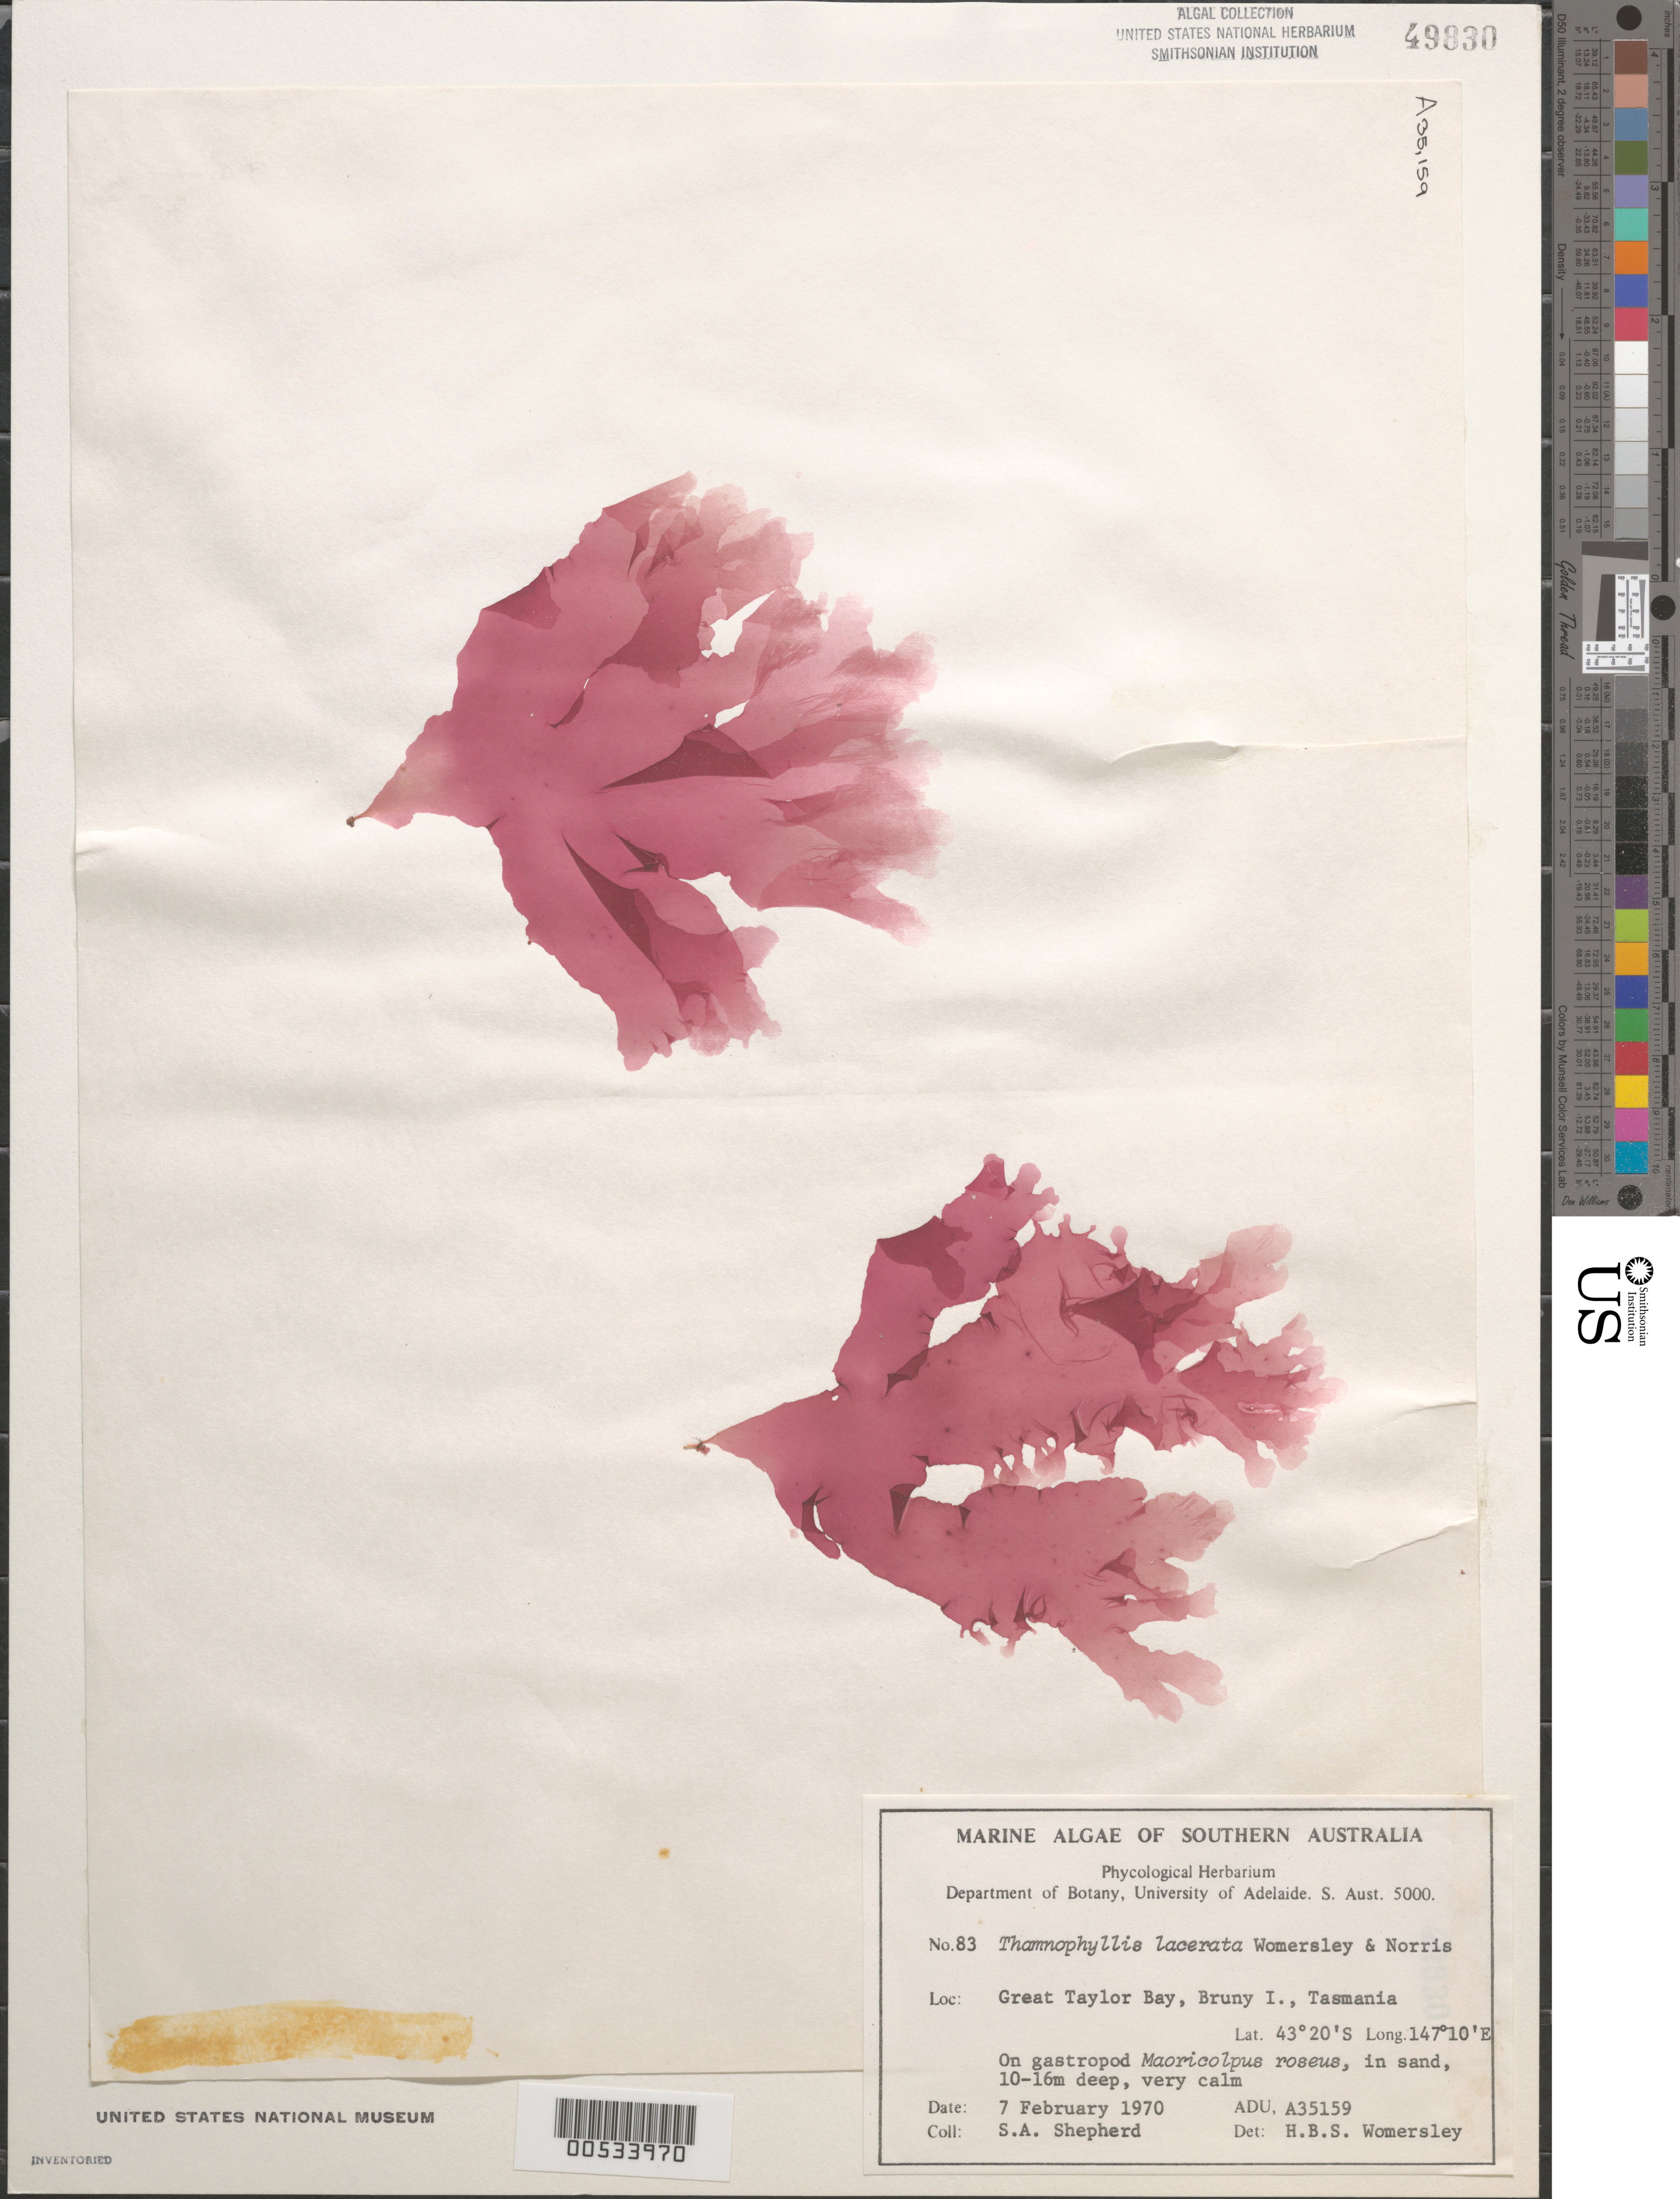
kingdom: Plantae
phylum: Rhodophyta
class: Florideophyceae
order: Gigartinales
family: Kallymeniaceae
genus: Stauromenia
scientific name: Stauromenia lacerata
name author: (Womersley & R.E. Norris) G.W. Saunders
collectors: S. Shepherd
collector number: ADU A35159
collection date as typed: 07 Feb 1970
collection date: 1970-02-07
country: Australia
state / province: Tasmania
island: Bruny Island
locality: Great Taylor Bay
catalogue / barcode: US 49830